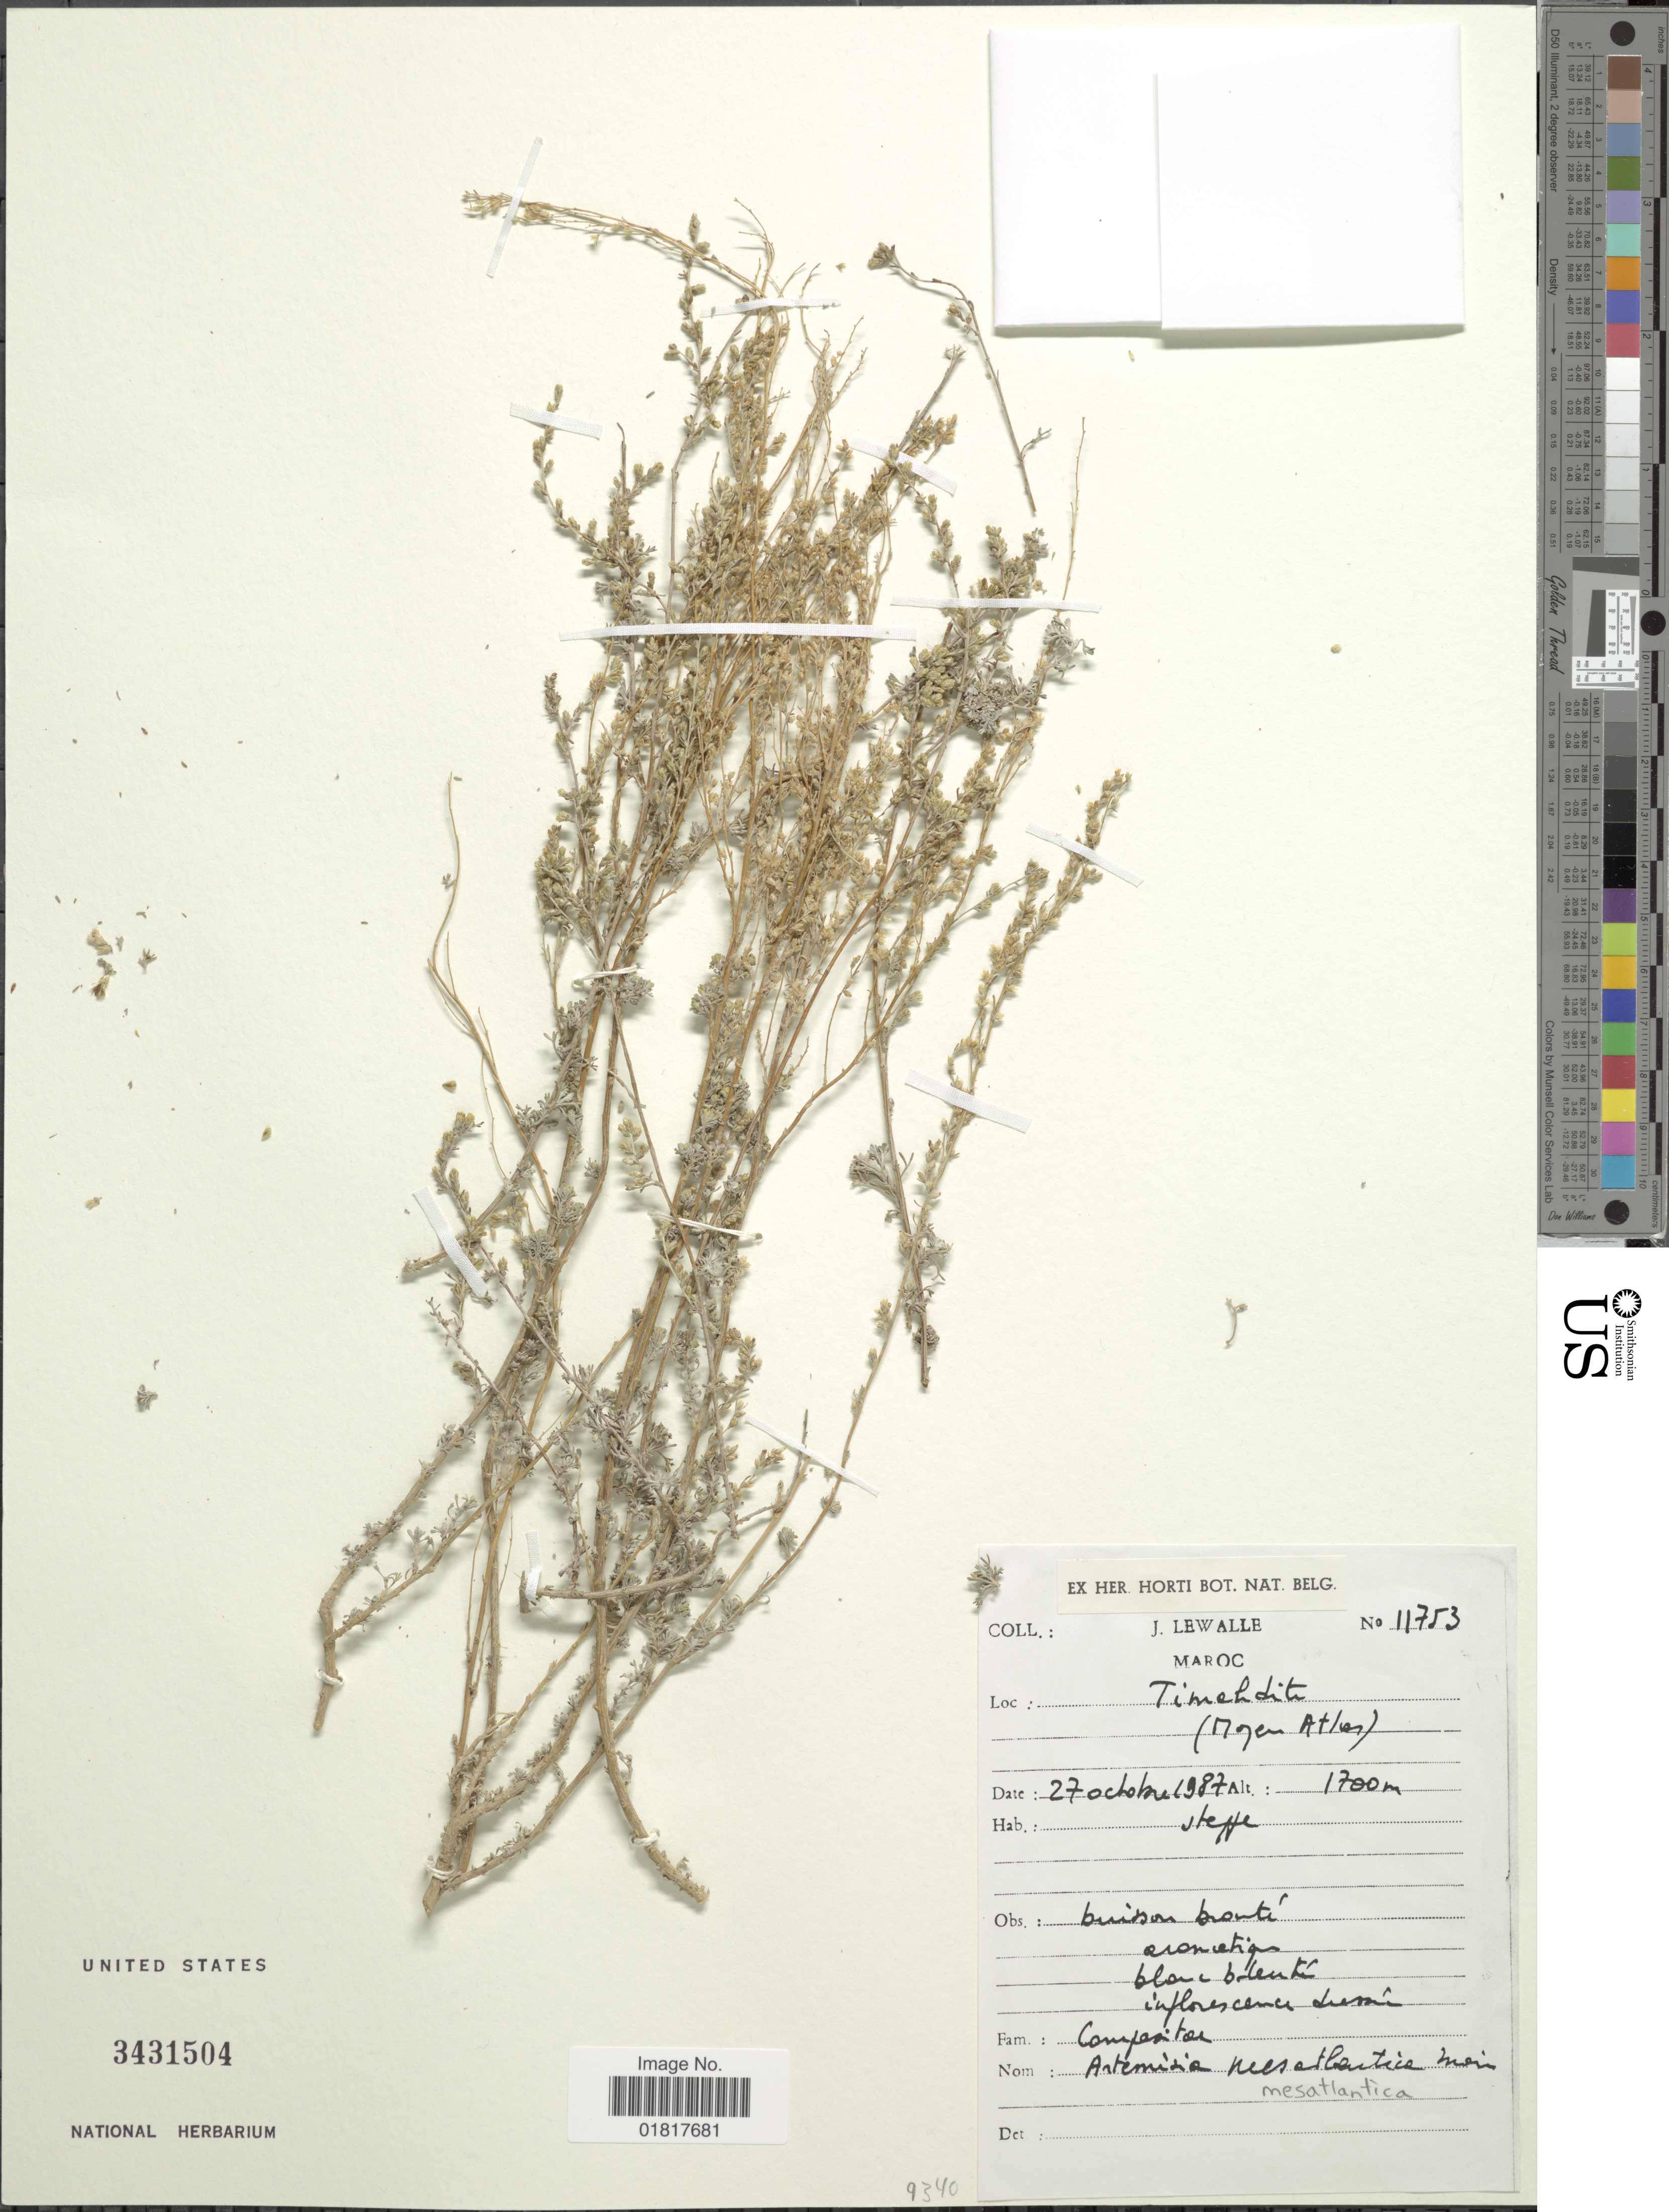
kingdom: Plantae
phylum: Tracheophyta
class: Magnoliopsida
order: Asterales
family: Asteraceae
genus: Artemisia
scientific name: Artemisia mesatlantica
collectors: J. Lewalle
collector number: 11753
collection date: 1987-10-27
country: Morocco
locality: Maroc, Timhadite (Moyen Atlas)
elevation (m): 1700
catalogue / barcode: US 3431504